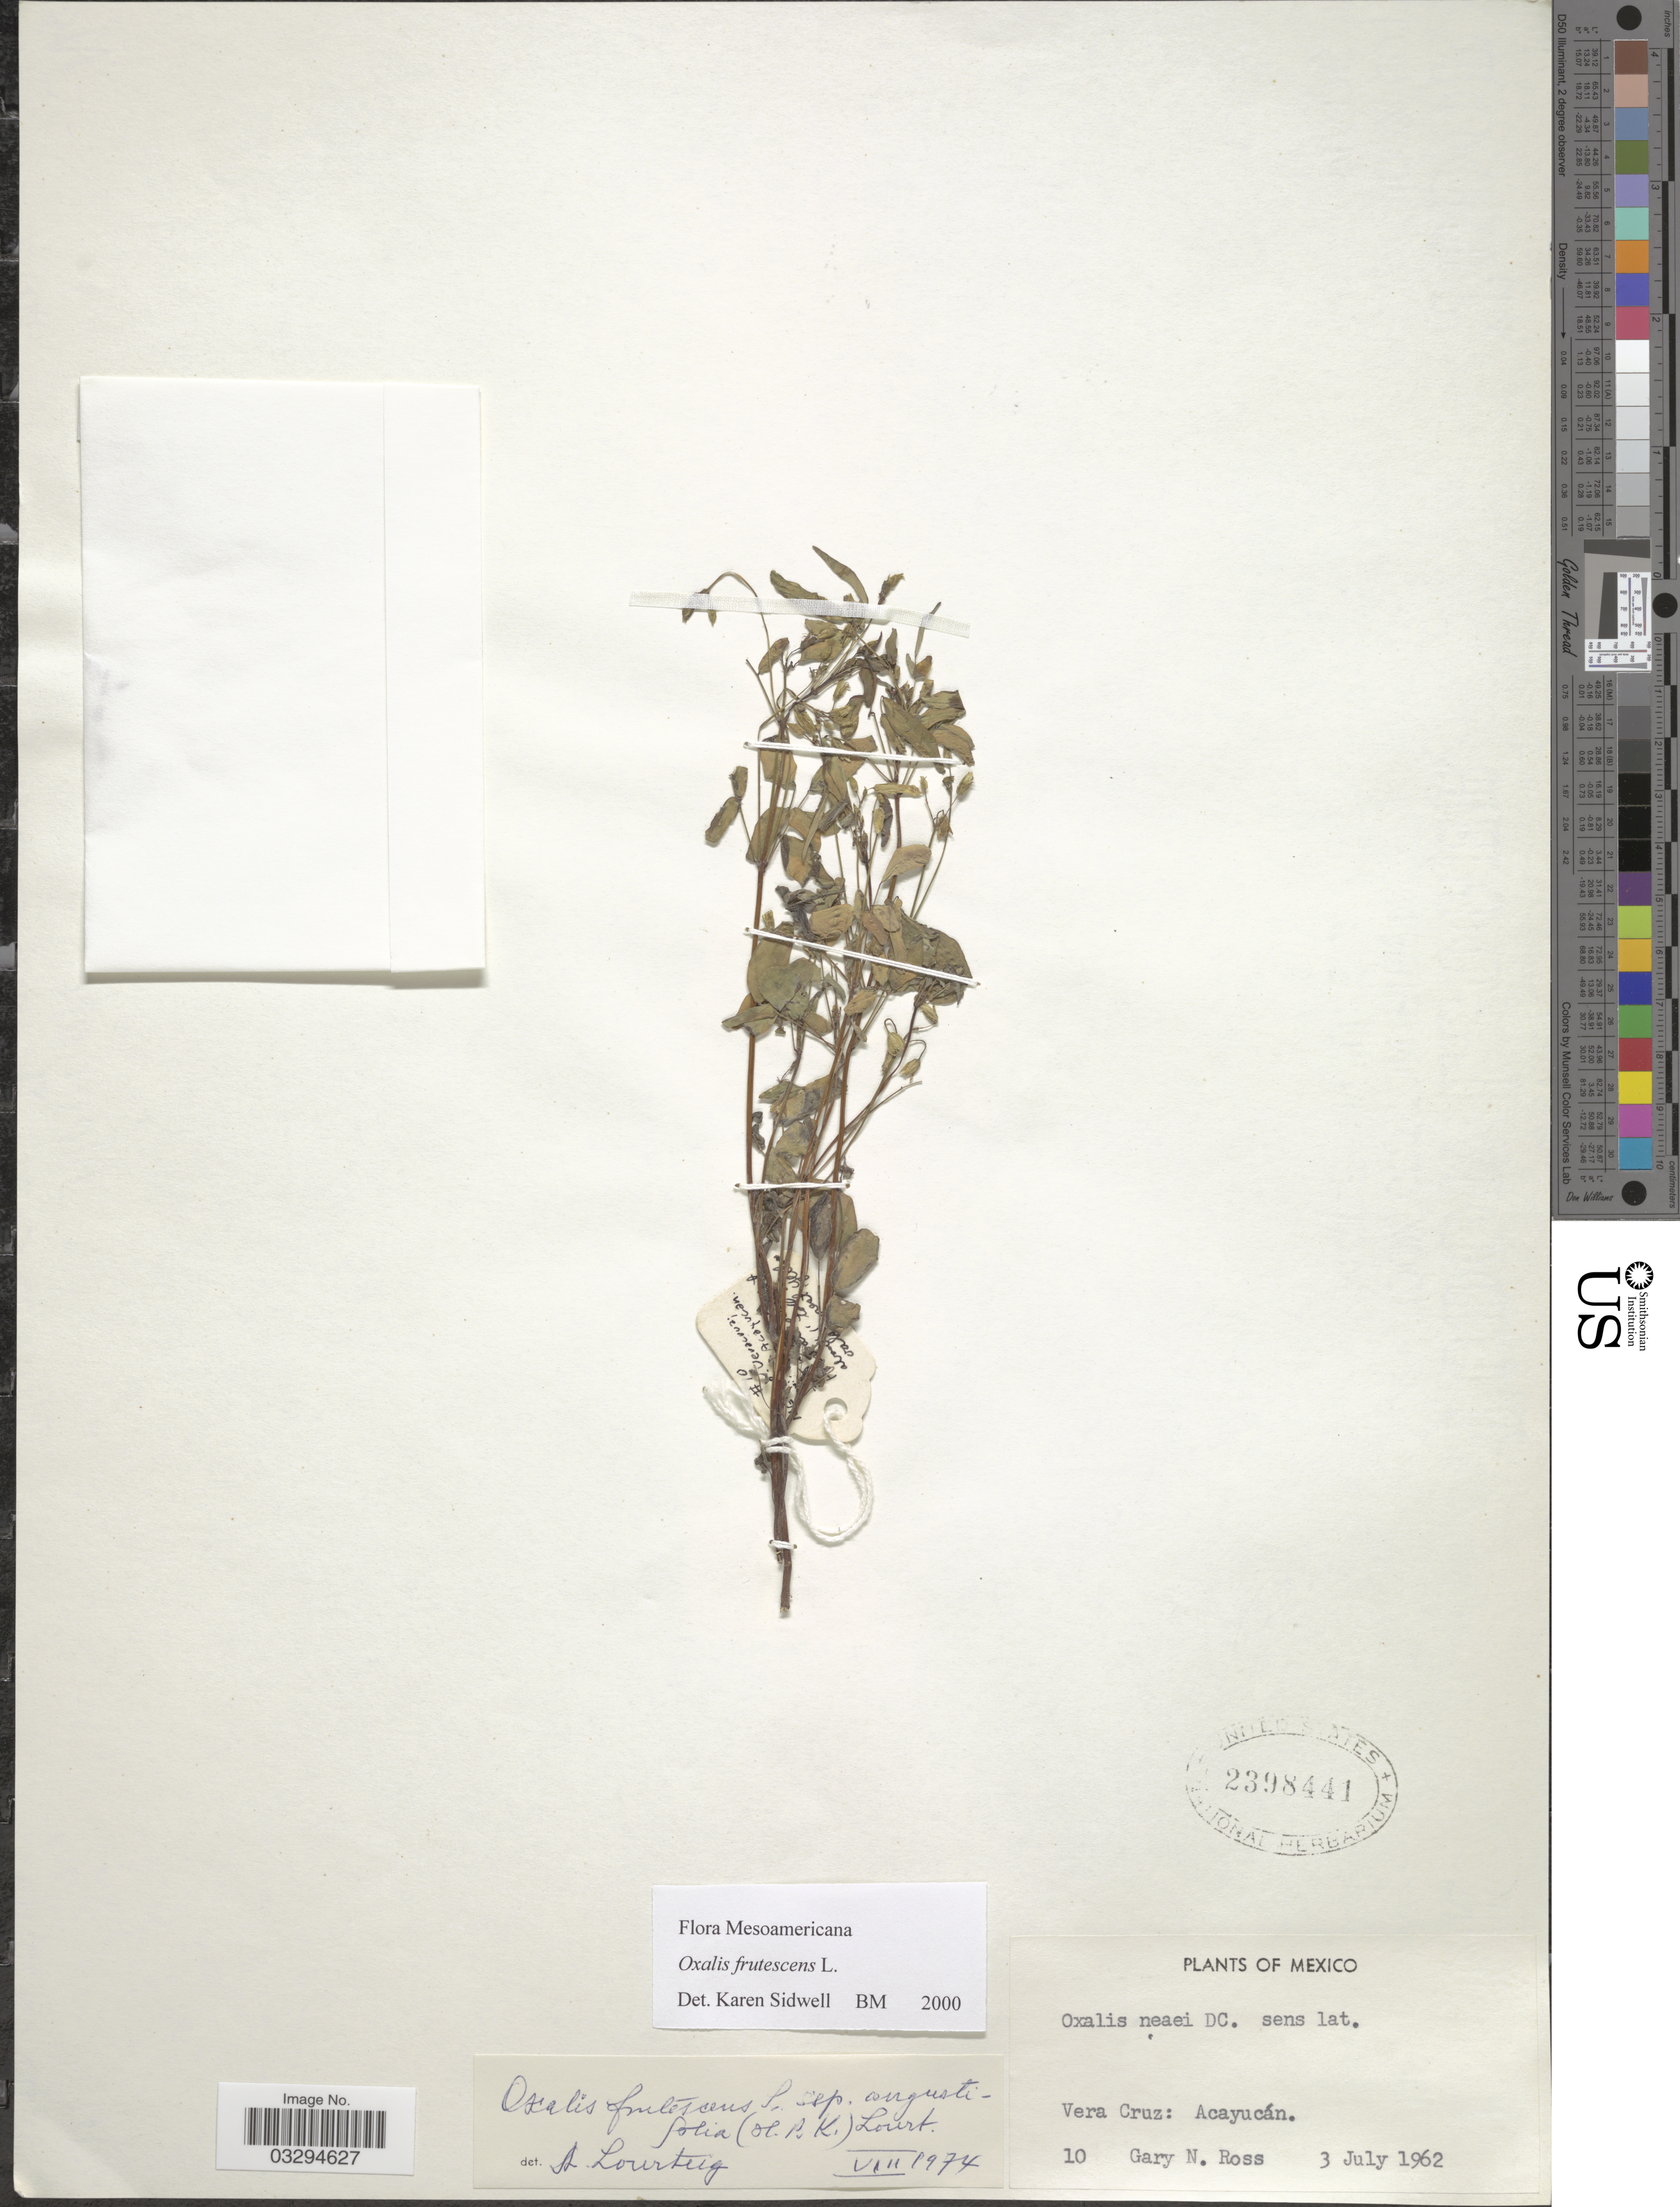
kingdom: Plantae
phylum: Tracheophyta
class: Magnoliopsida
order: Oxalidales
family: Oxalidaceae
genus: Oxalis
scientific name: Oxalis frutescens subsp. angustifolia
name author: (Kunth) Lourteig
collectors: G. N. Ross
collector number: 10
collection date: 1962-07-03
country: Mexico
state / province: Veracruz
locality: Vera Cruz: Acayucán.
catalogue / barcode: US 2398441